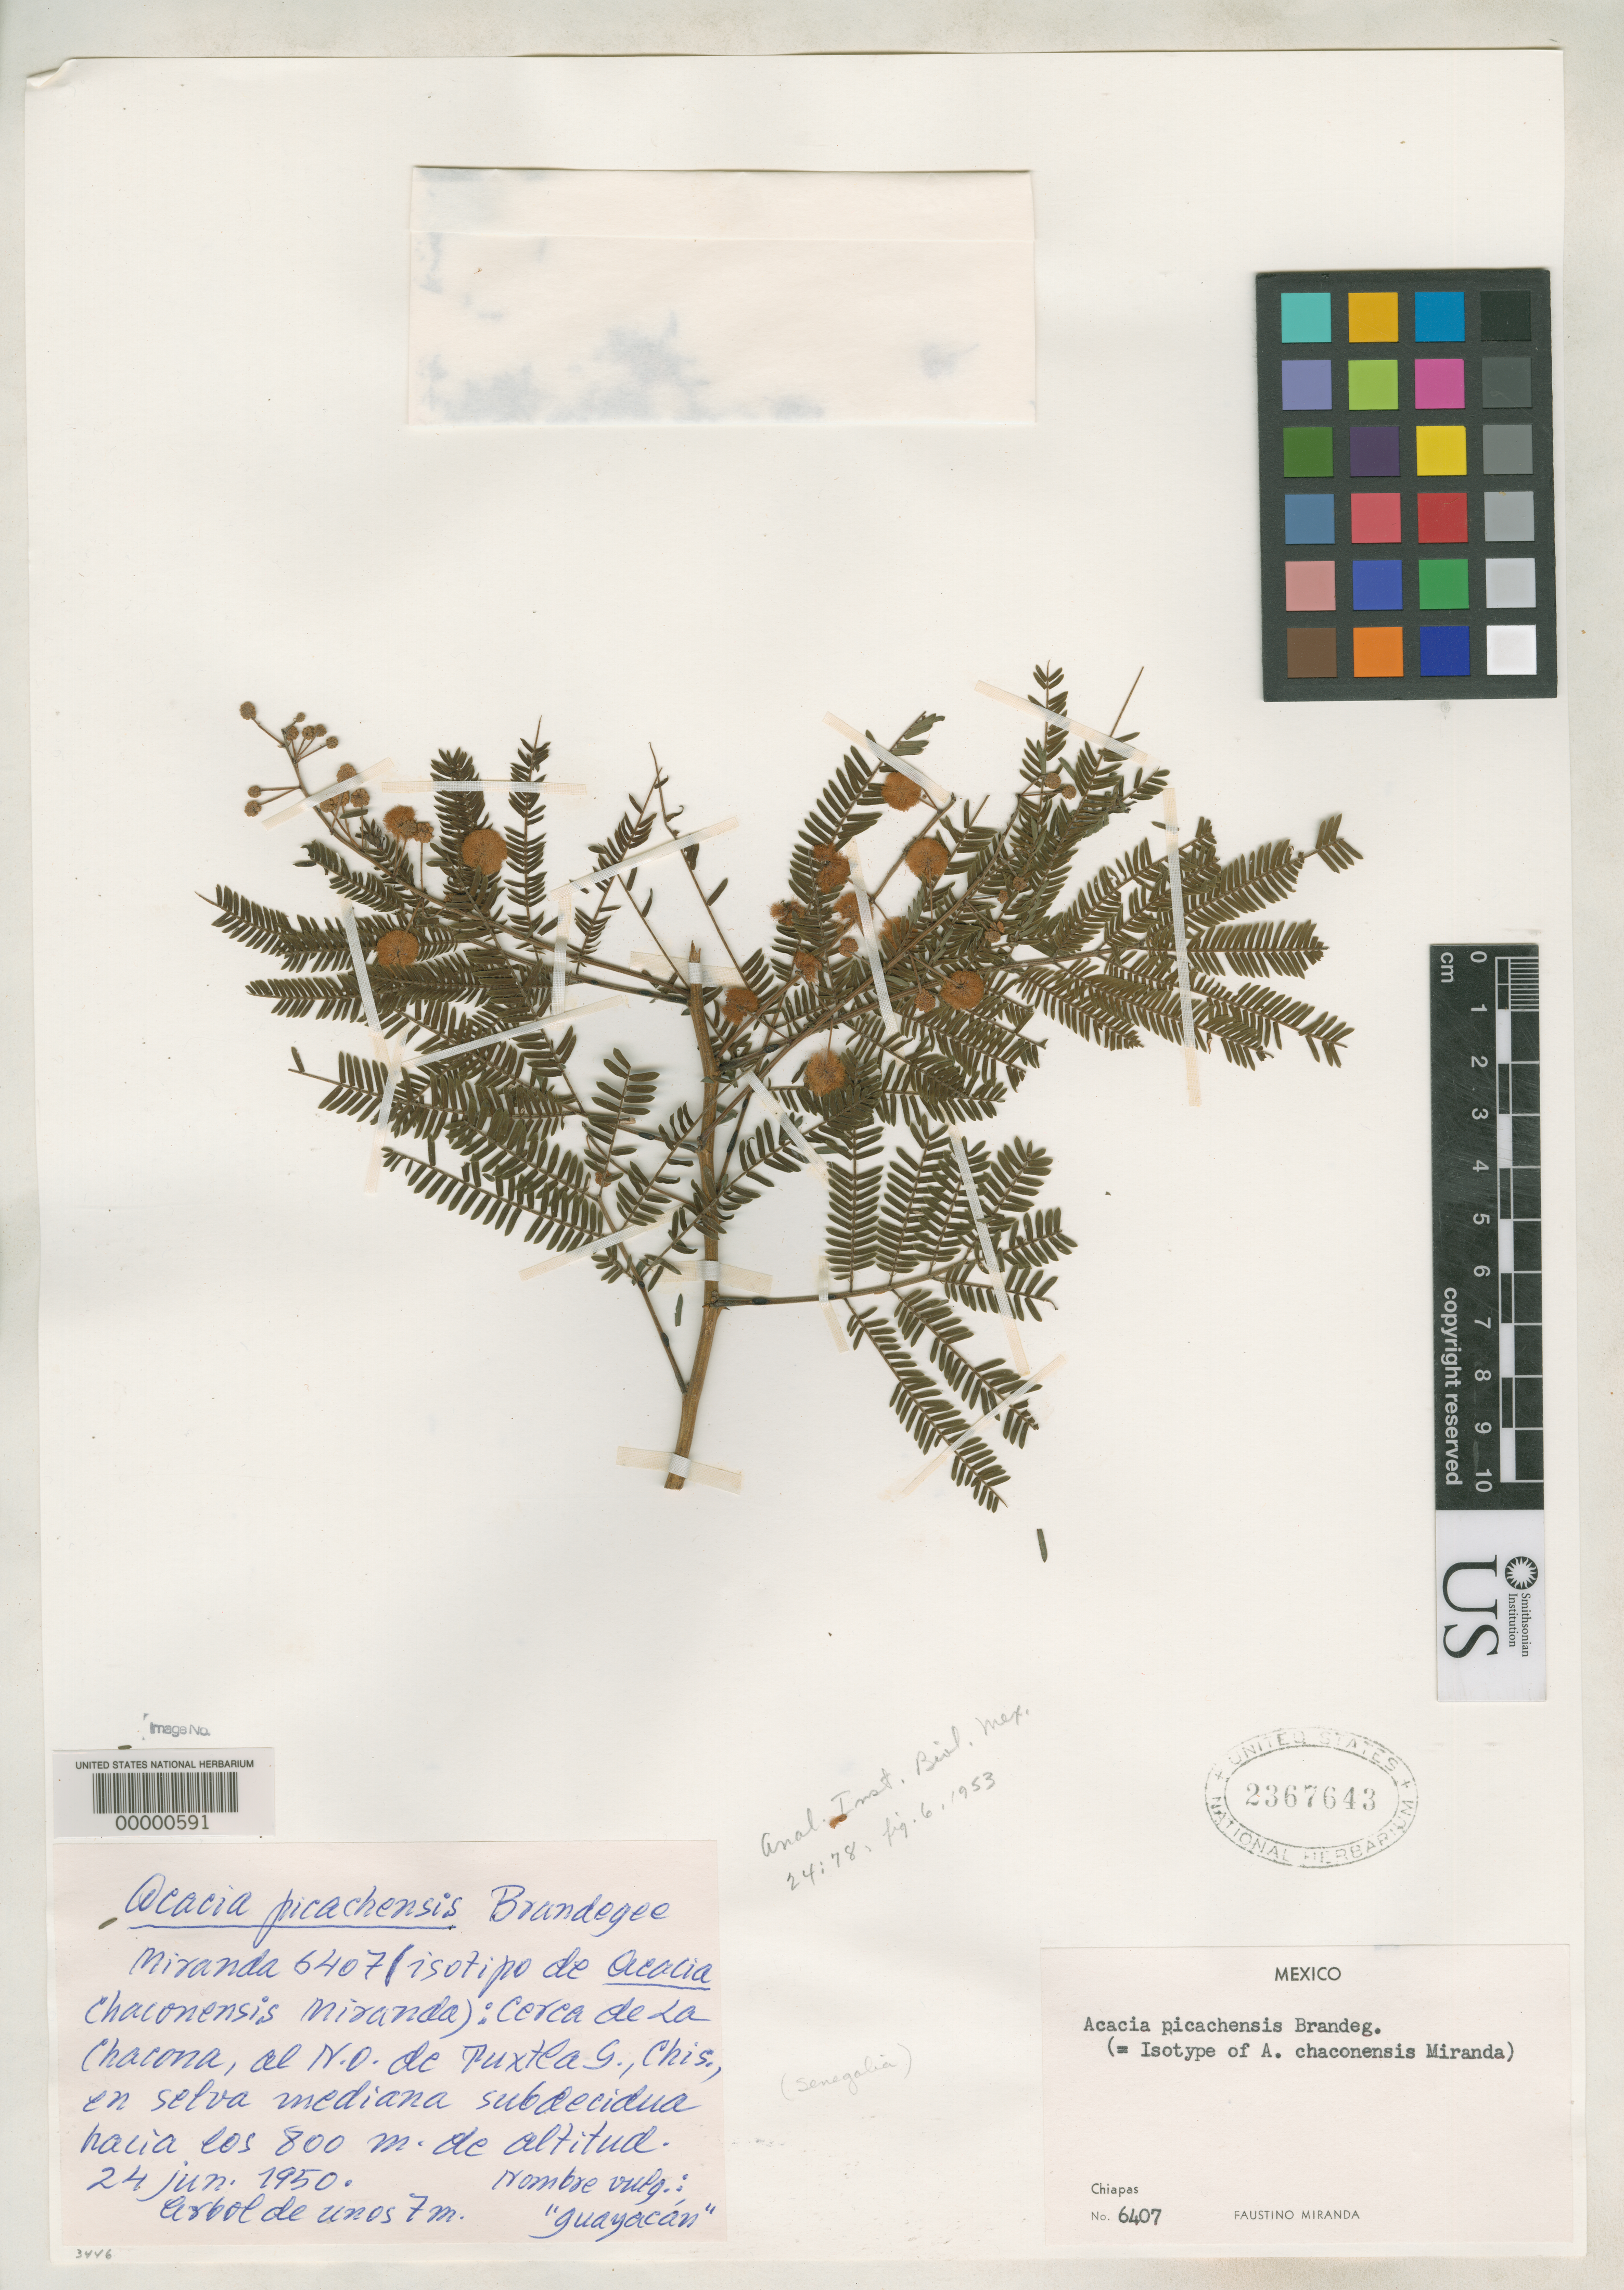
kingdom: Plantae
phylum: Tracheophyta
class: Magnoliopsida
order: Fabales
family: Fabaceae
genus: Acacia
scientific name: Acacia chaconensis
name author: Miranda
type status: Isotype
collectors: F. Miranda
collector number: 6407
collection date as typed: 24 Jun 1950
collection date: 1950-06-24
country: Mexico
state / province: Chiapas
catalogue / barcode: US 2367643